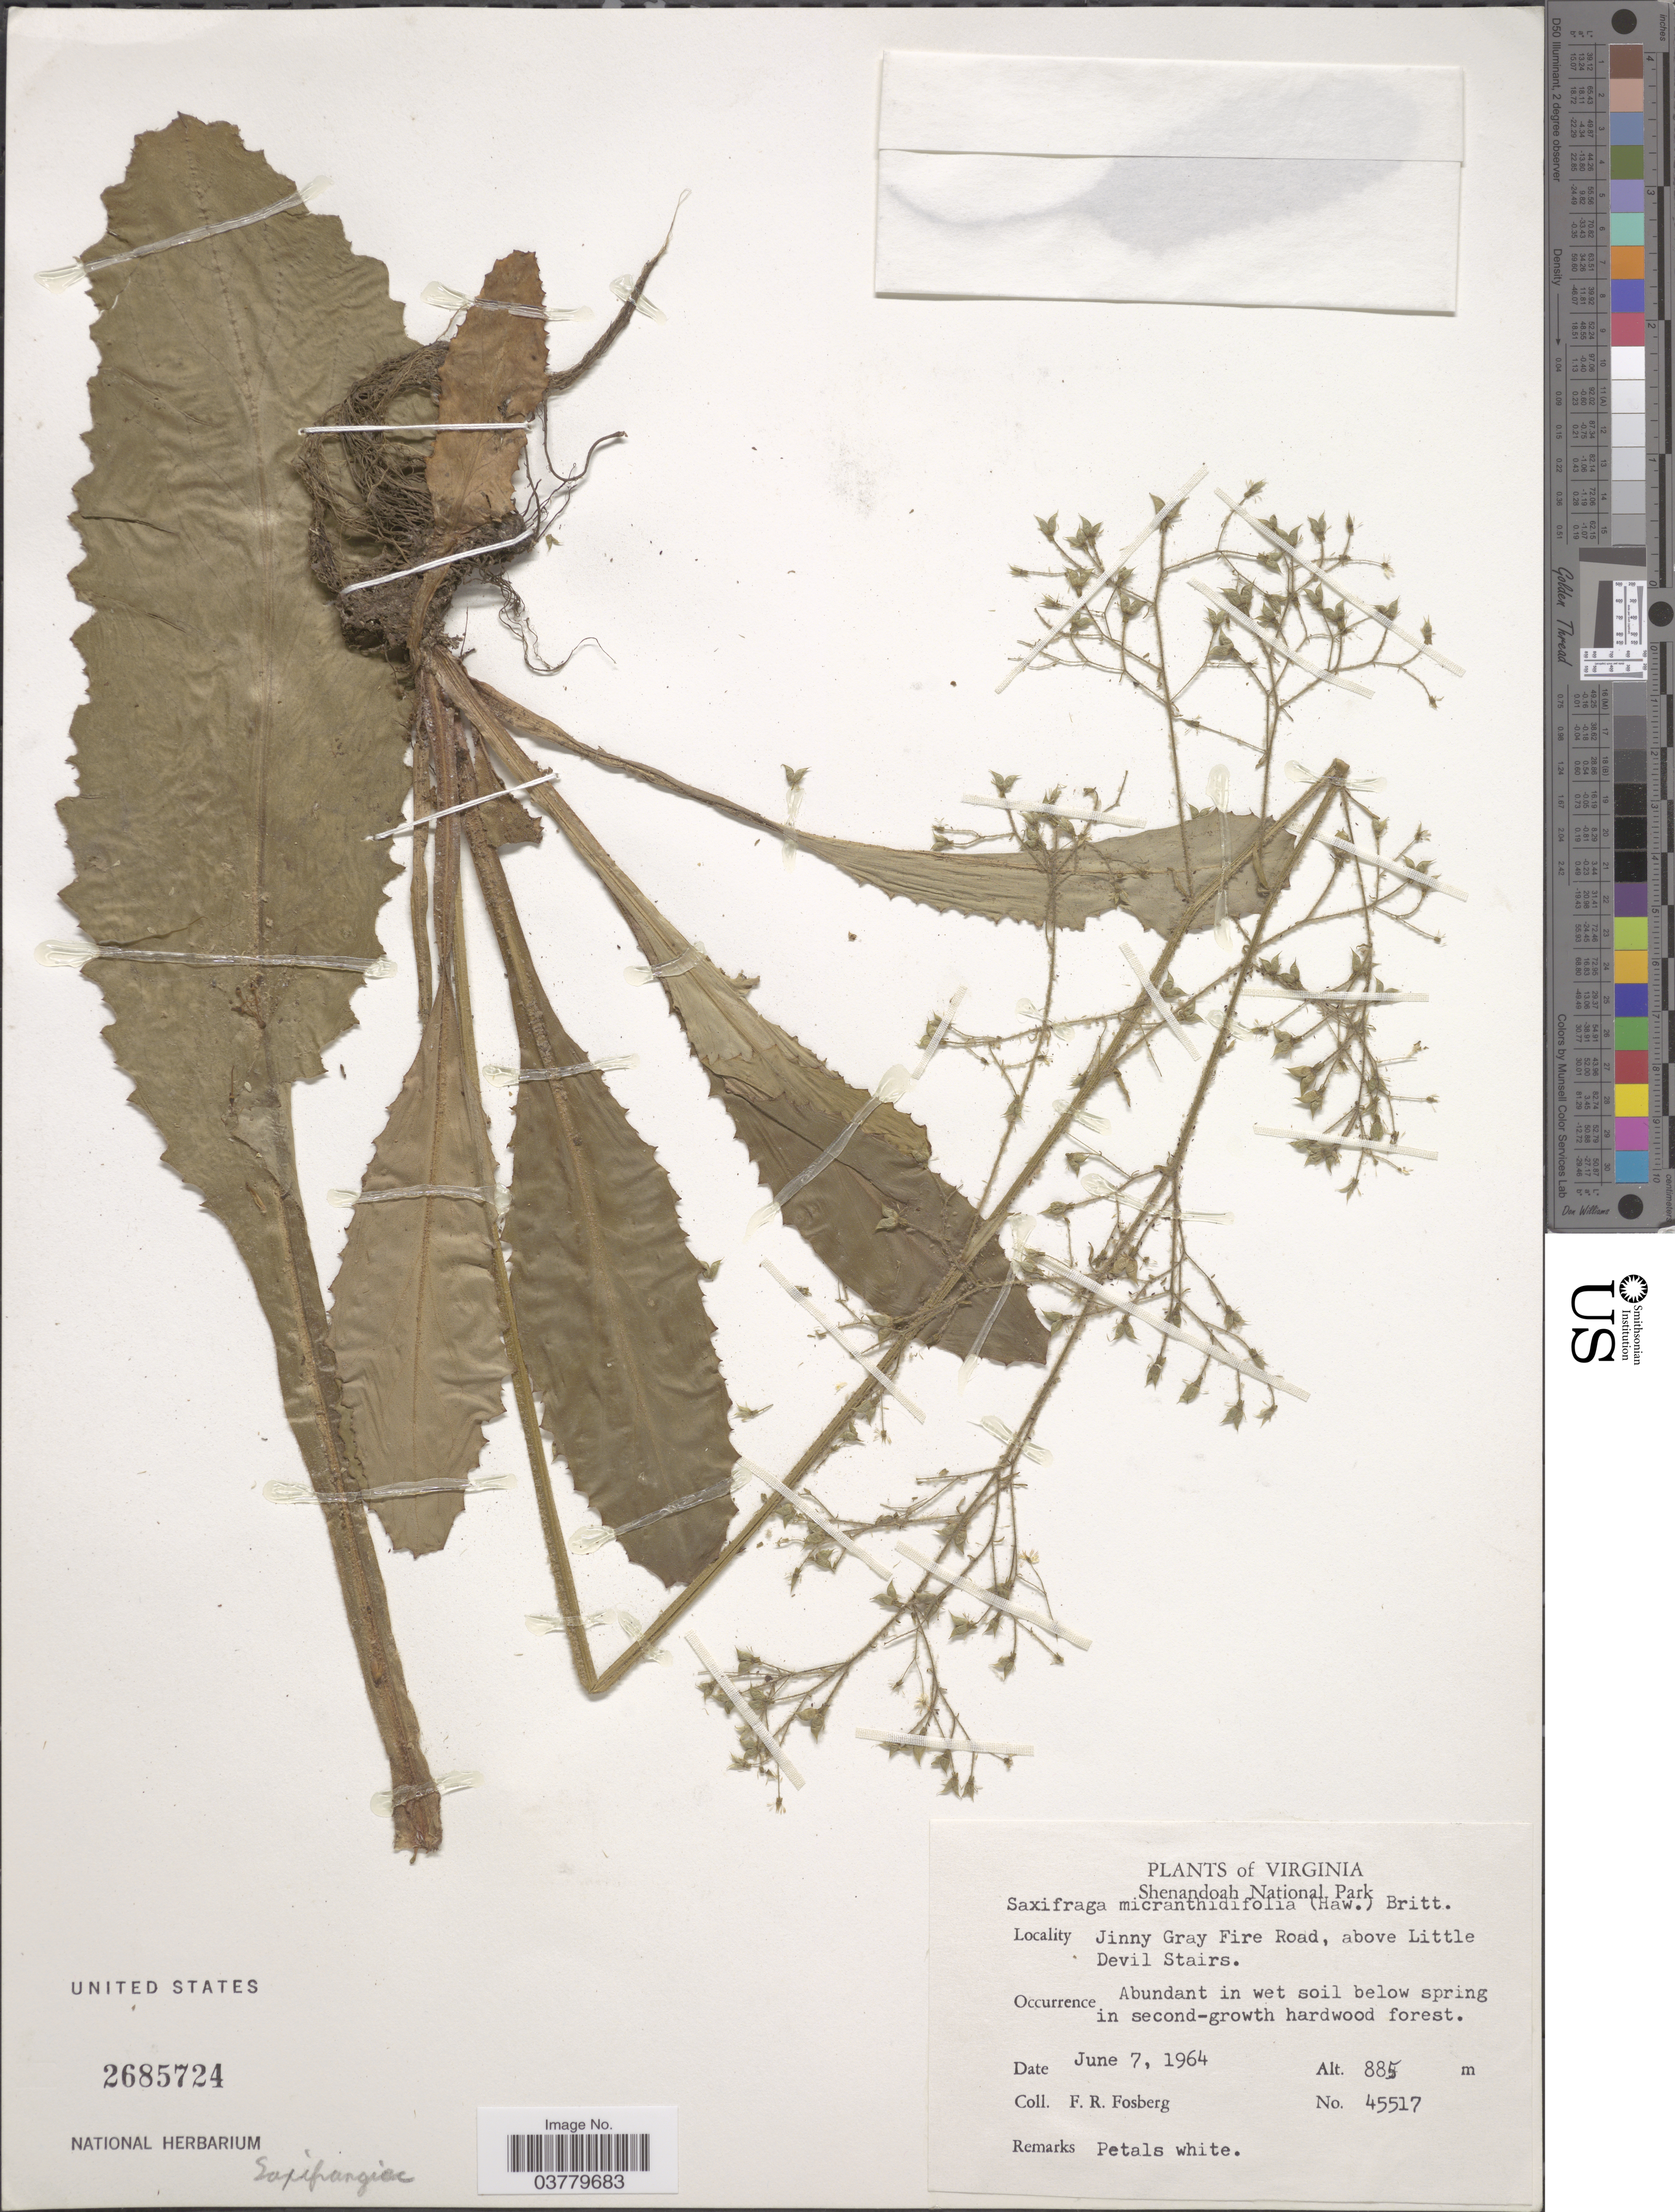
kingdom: Plantae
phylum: Tracheophyta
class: Magnoliopsida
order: Saxifragales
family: Saxifragaceae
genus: Micranthes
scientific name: Micranthes micranthidifolia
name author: (Haw.) Small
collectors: F. R. Fosberg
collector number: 45517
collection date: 1964-06-07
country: United States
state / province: Virginia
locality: Shenandoah National Park. Jinny Gray Fire Road, above Little Devil Stairs.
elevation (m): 885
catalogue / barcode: US 2685724